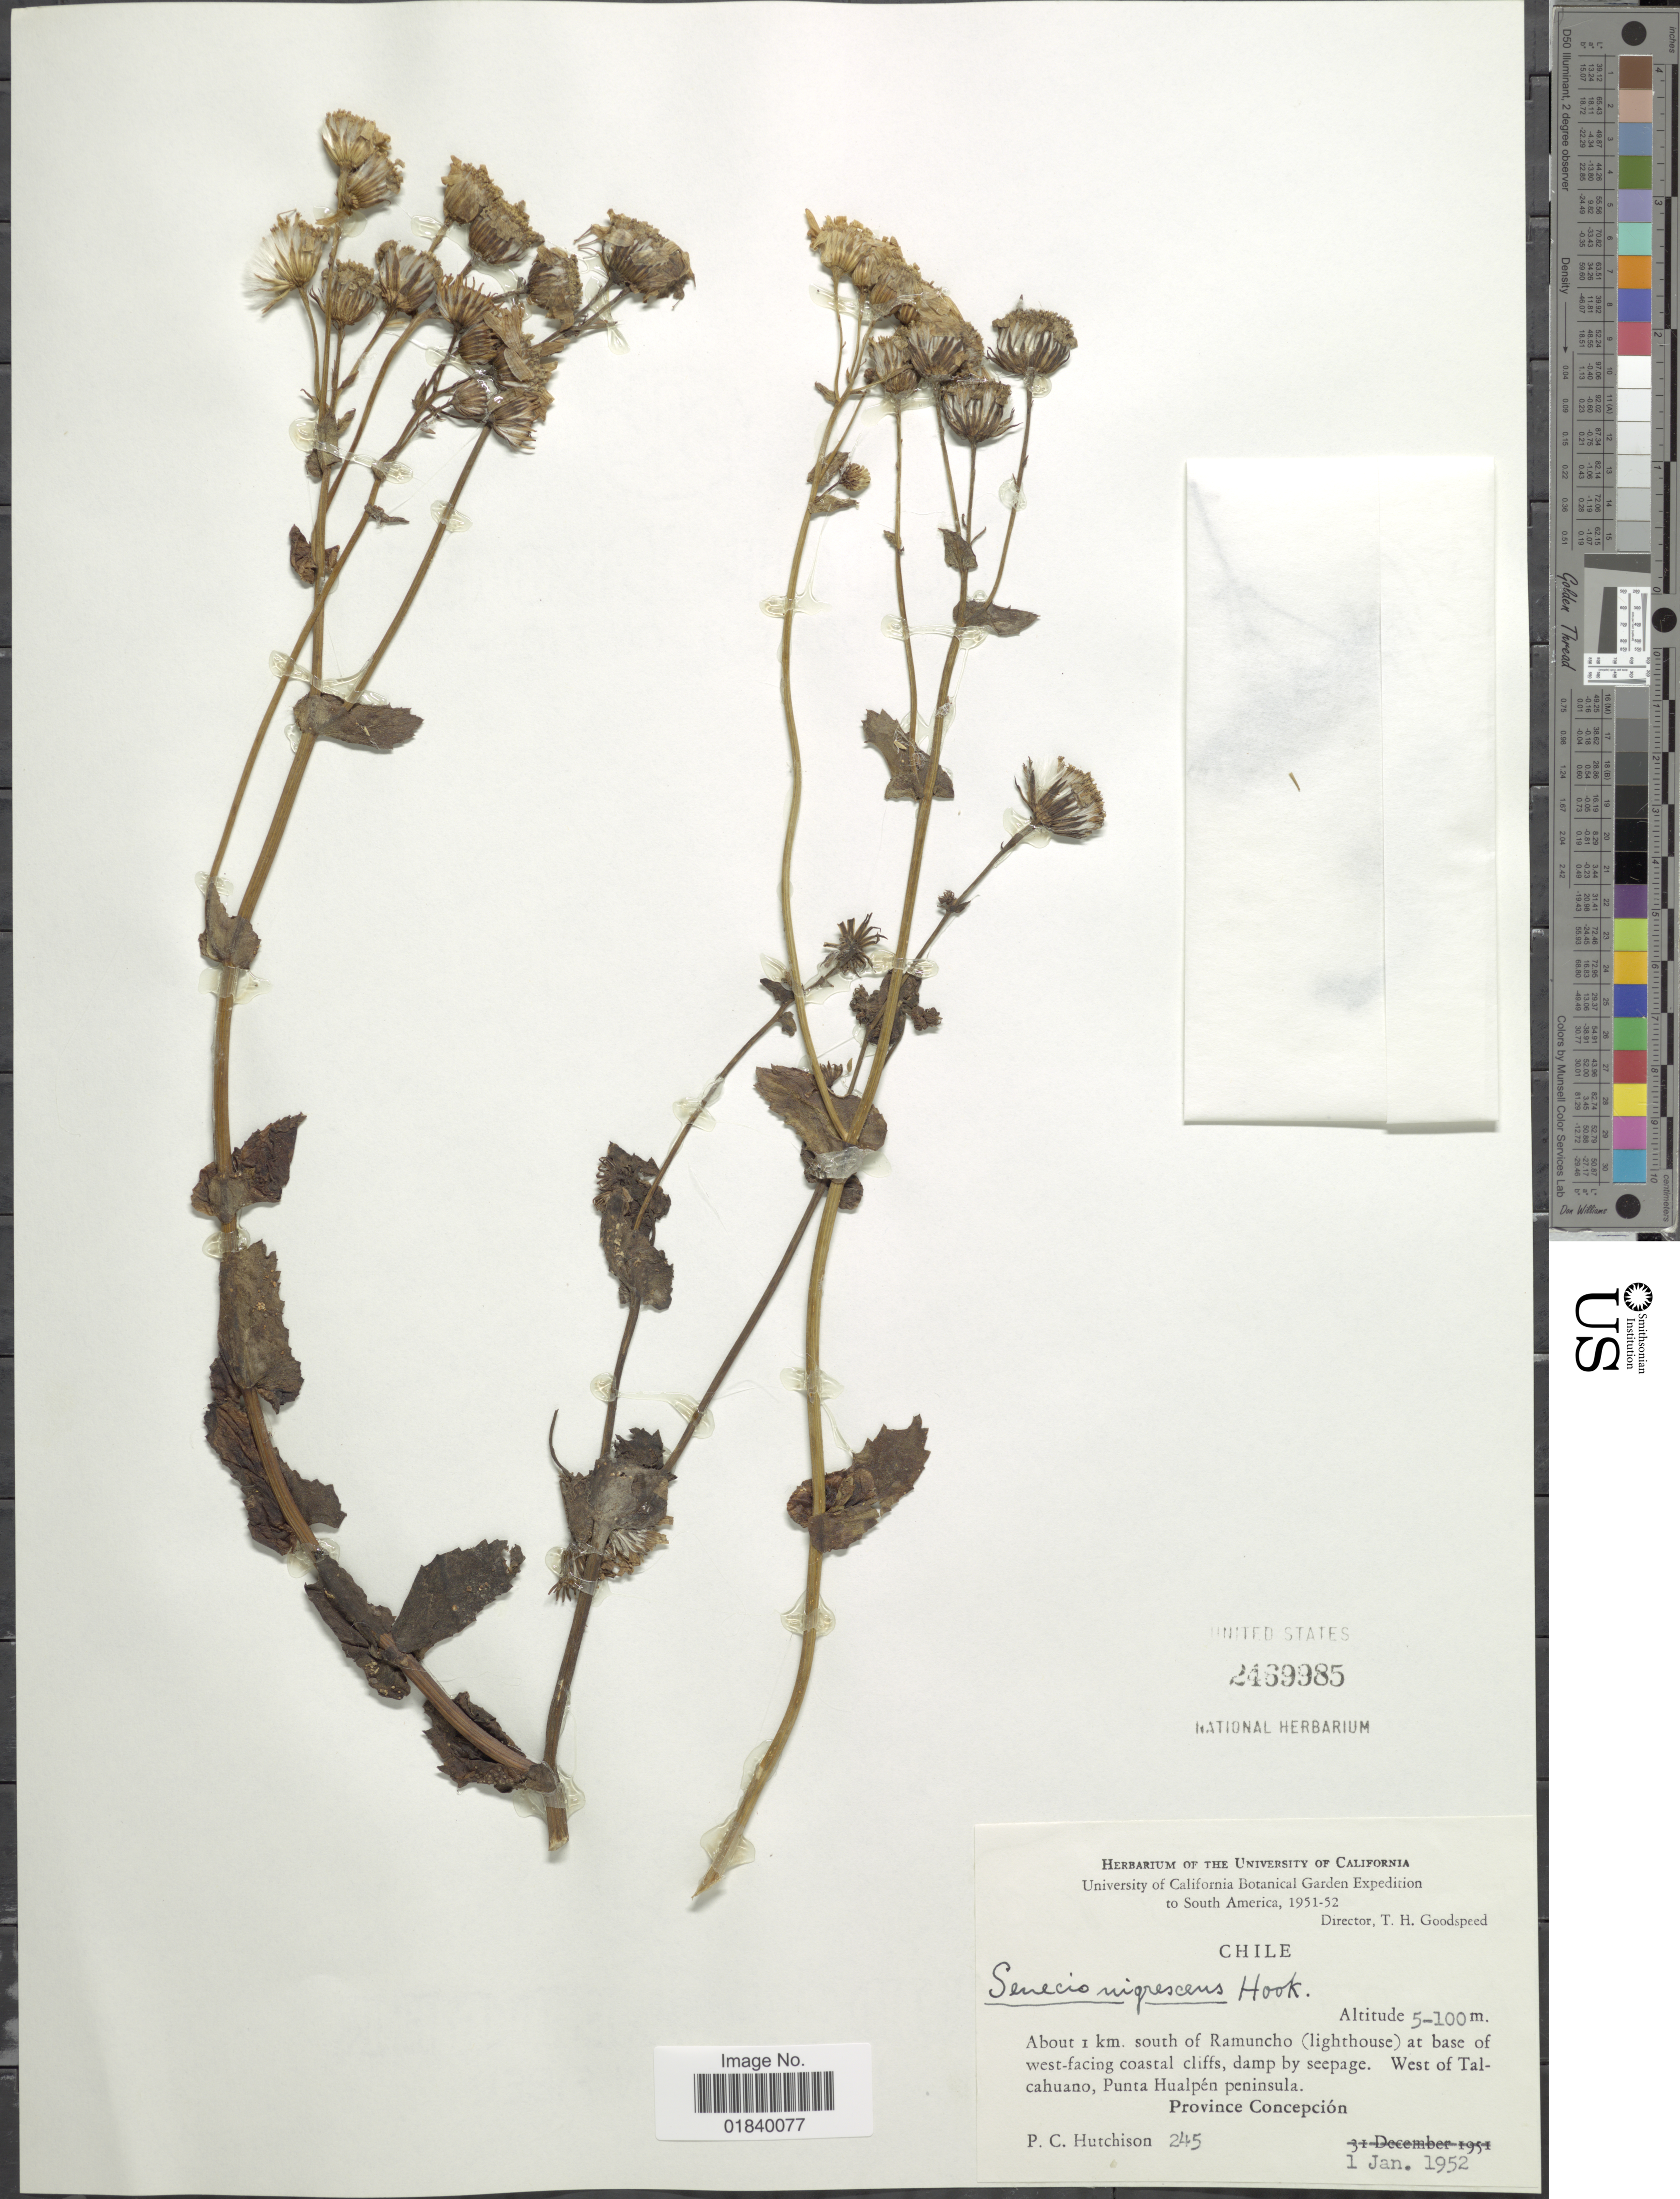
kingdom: Plantae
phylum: Tracheophyta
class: Magnoliopsida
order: Asterales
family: Asteraceae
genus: Senecio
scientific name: Senecio nigrescens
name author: Hook. & Arn.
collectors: P. C. Hutchison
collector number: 245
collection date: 1952-01-01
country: Chile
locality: About 1 km. south of Ramuncho (lighthouse) at base of west-facing coastal cliff. West of Talahuano, Punta Hualpen peninsula.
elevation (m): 5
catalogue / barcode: US 2469985